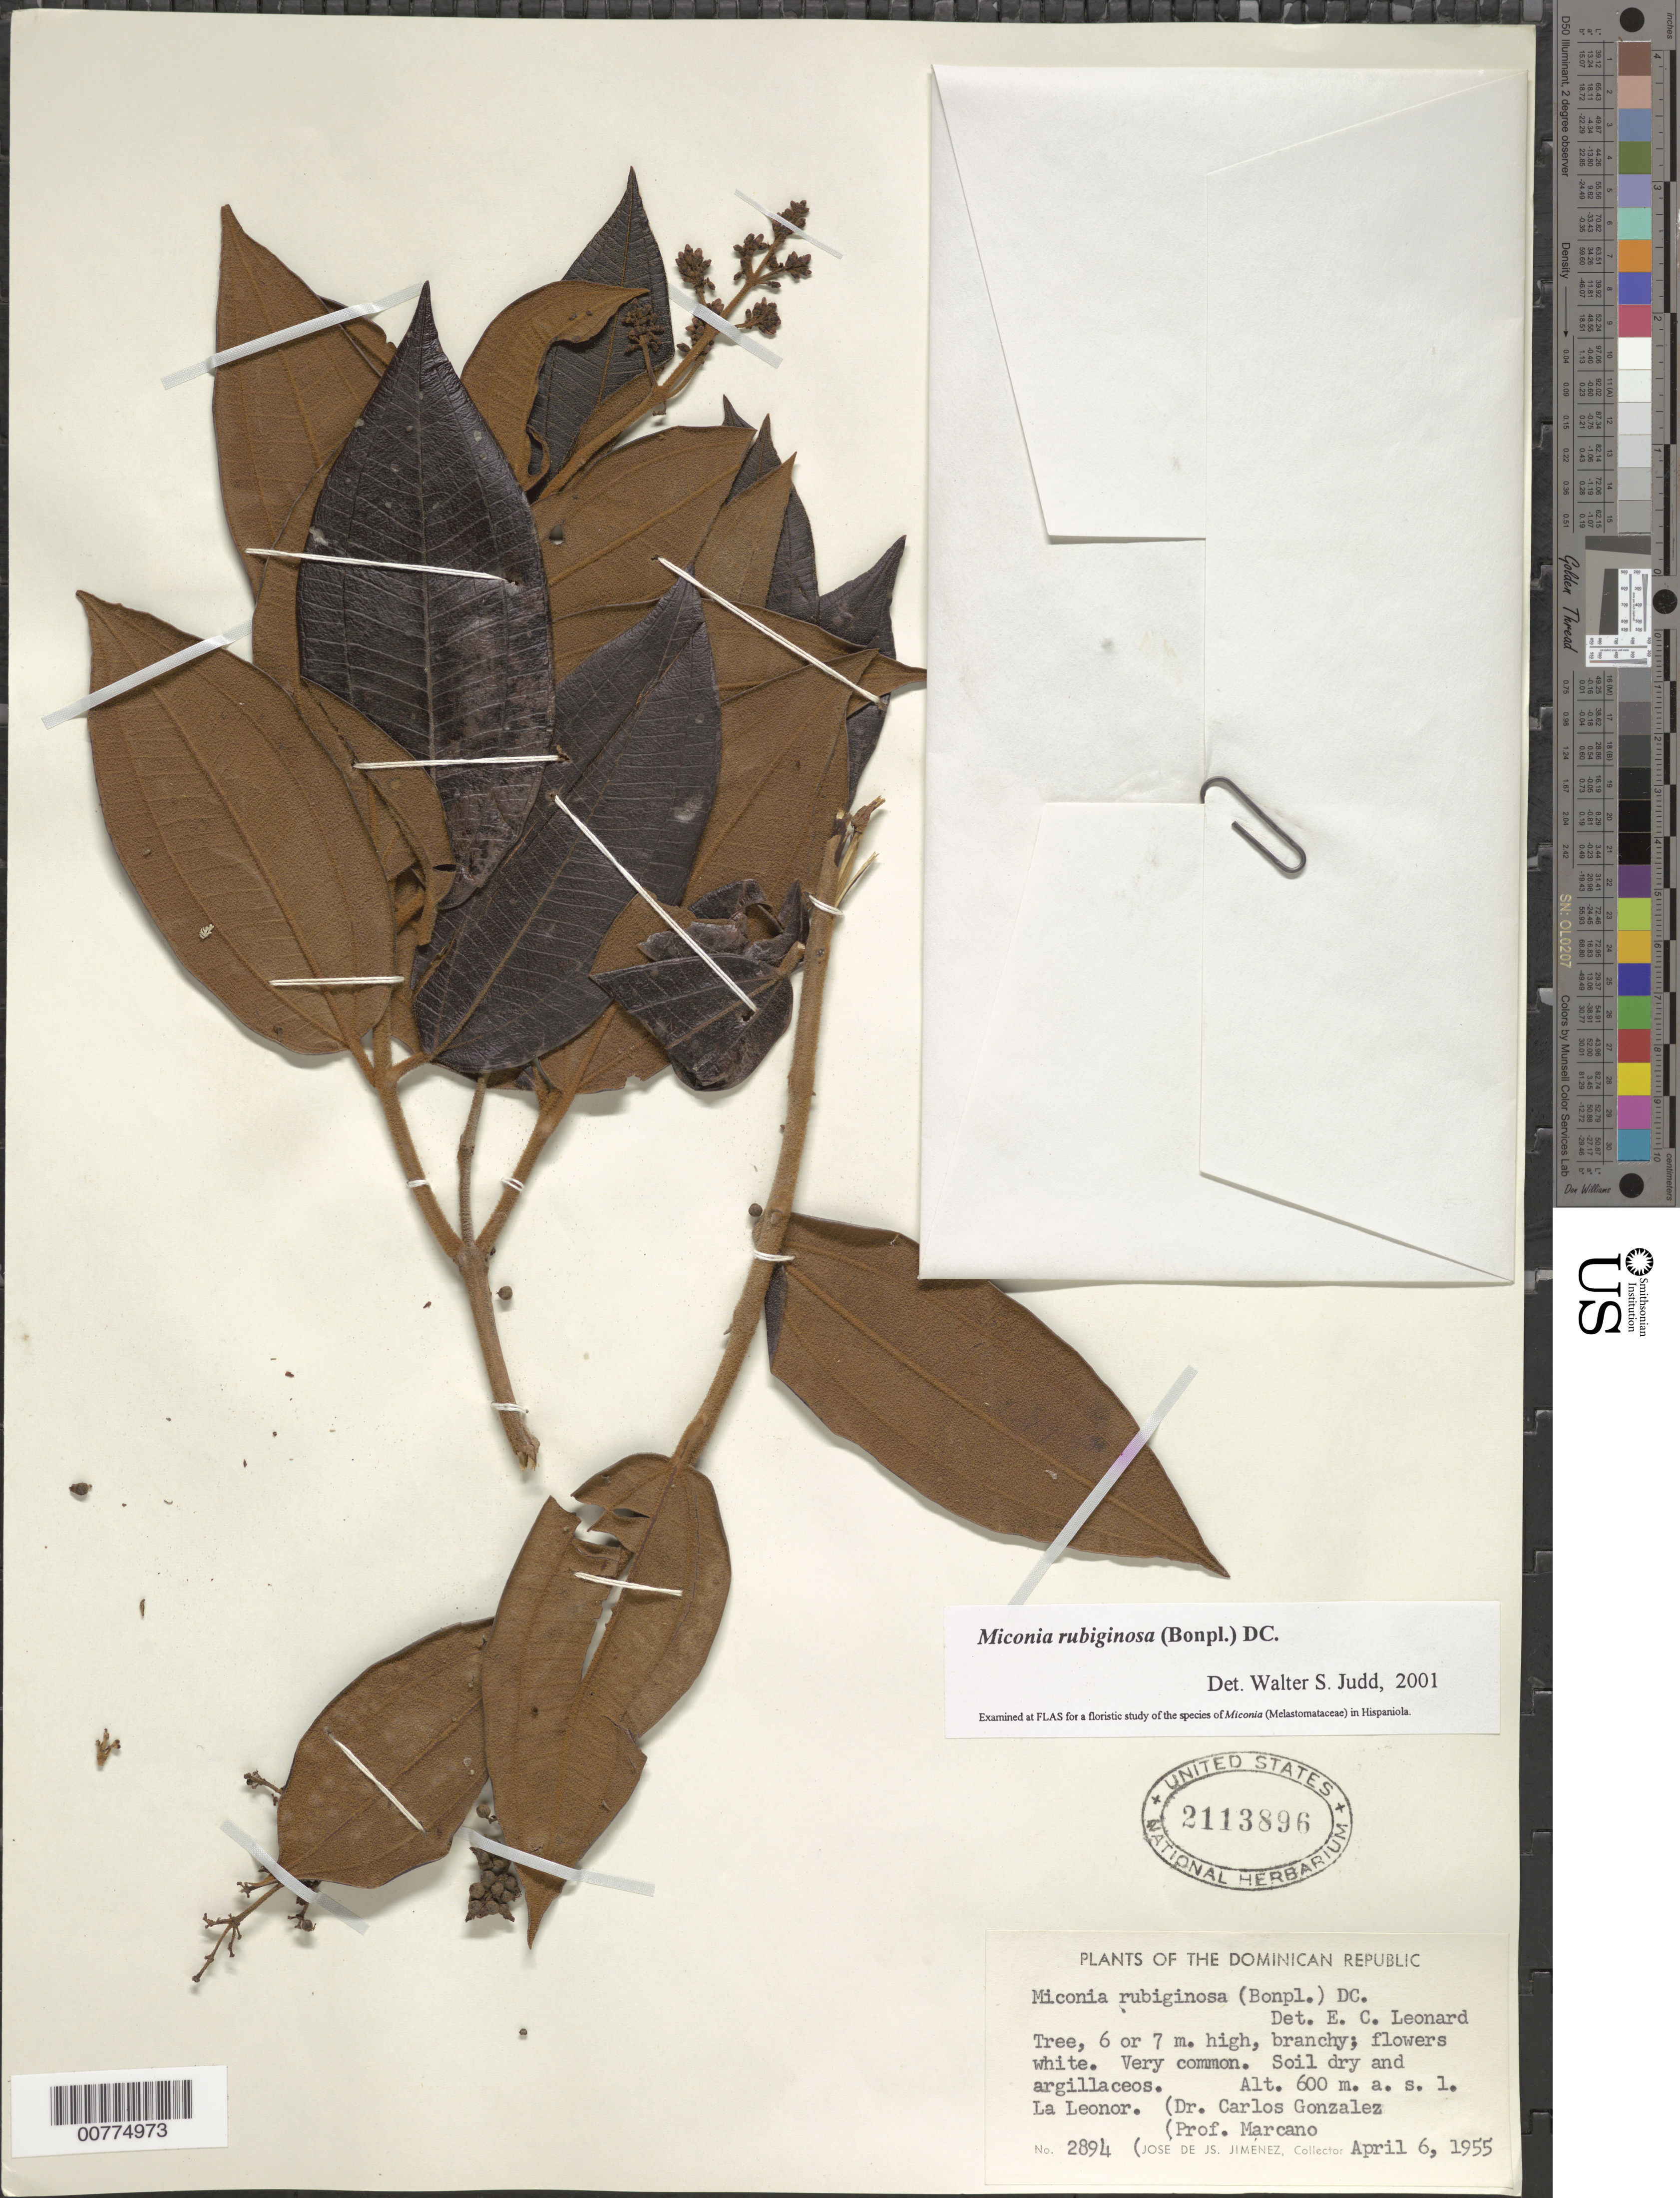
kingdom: Plantae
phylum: Tracheophyta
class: Magnoliopsida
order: Myrtales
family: Melastomataceae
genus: Miconia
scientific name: Miconia rubiginosa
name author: (Bonpl.) DC.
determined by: Judd, Walter S.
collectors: C. Gonzalez, E. J. Marcano F. & J. J. Jiménez Almonte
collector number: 2894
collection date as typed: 06 Apr 1955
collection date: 1955-04-06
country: Dominican Republic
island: Hispaniola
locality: La Leonor.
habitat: Soil dry and argillaceos.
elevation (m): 600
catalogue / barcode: US 2113896